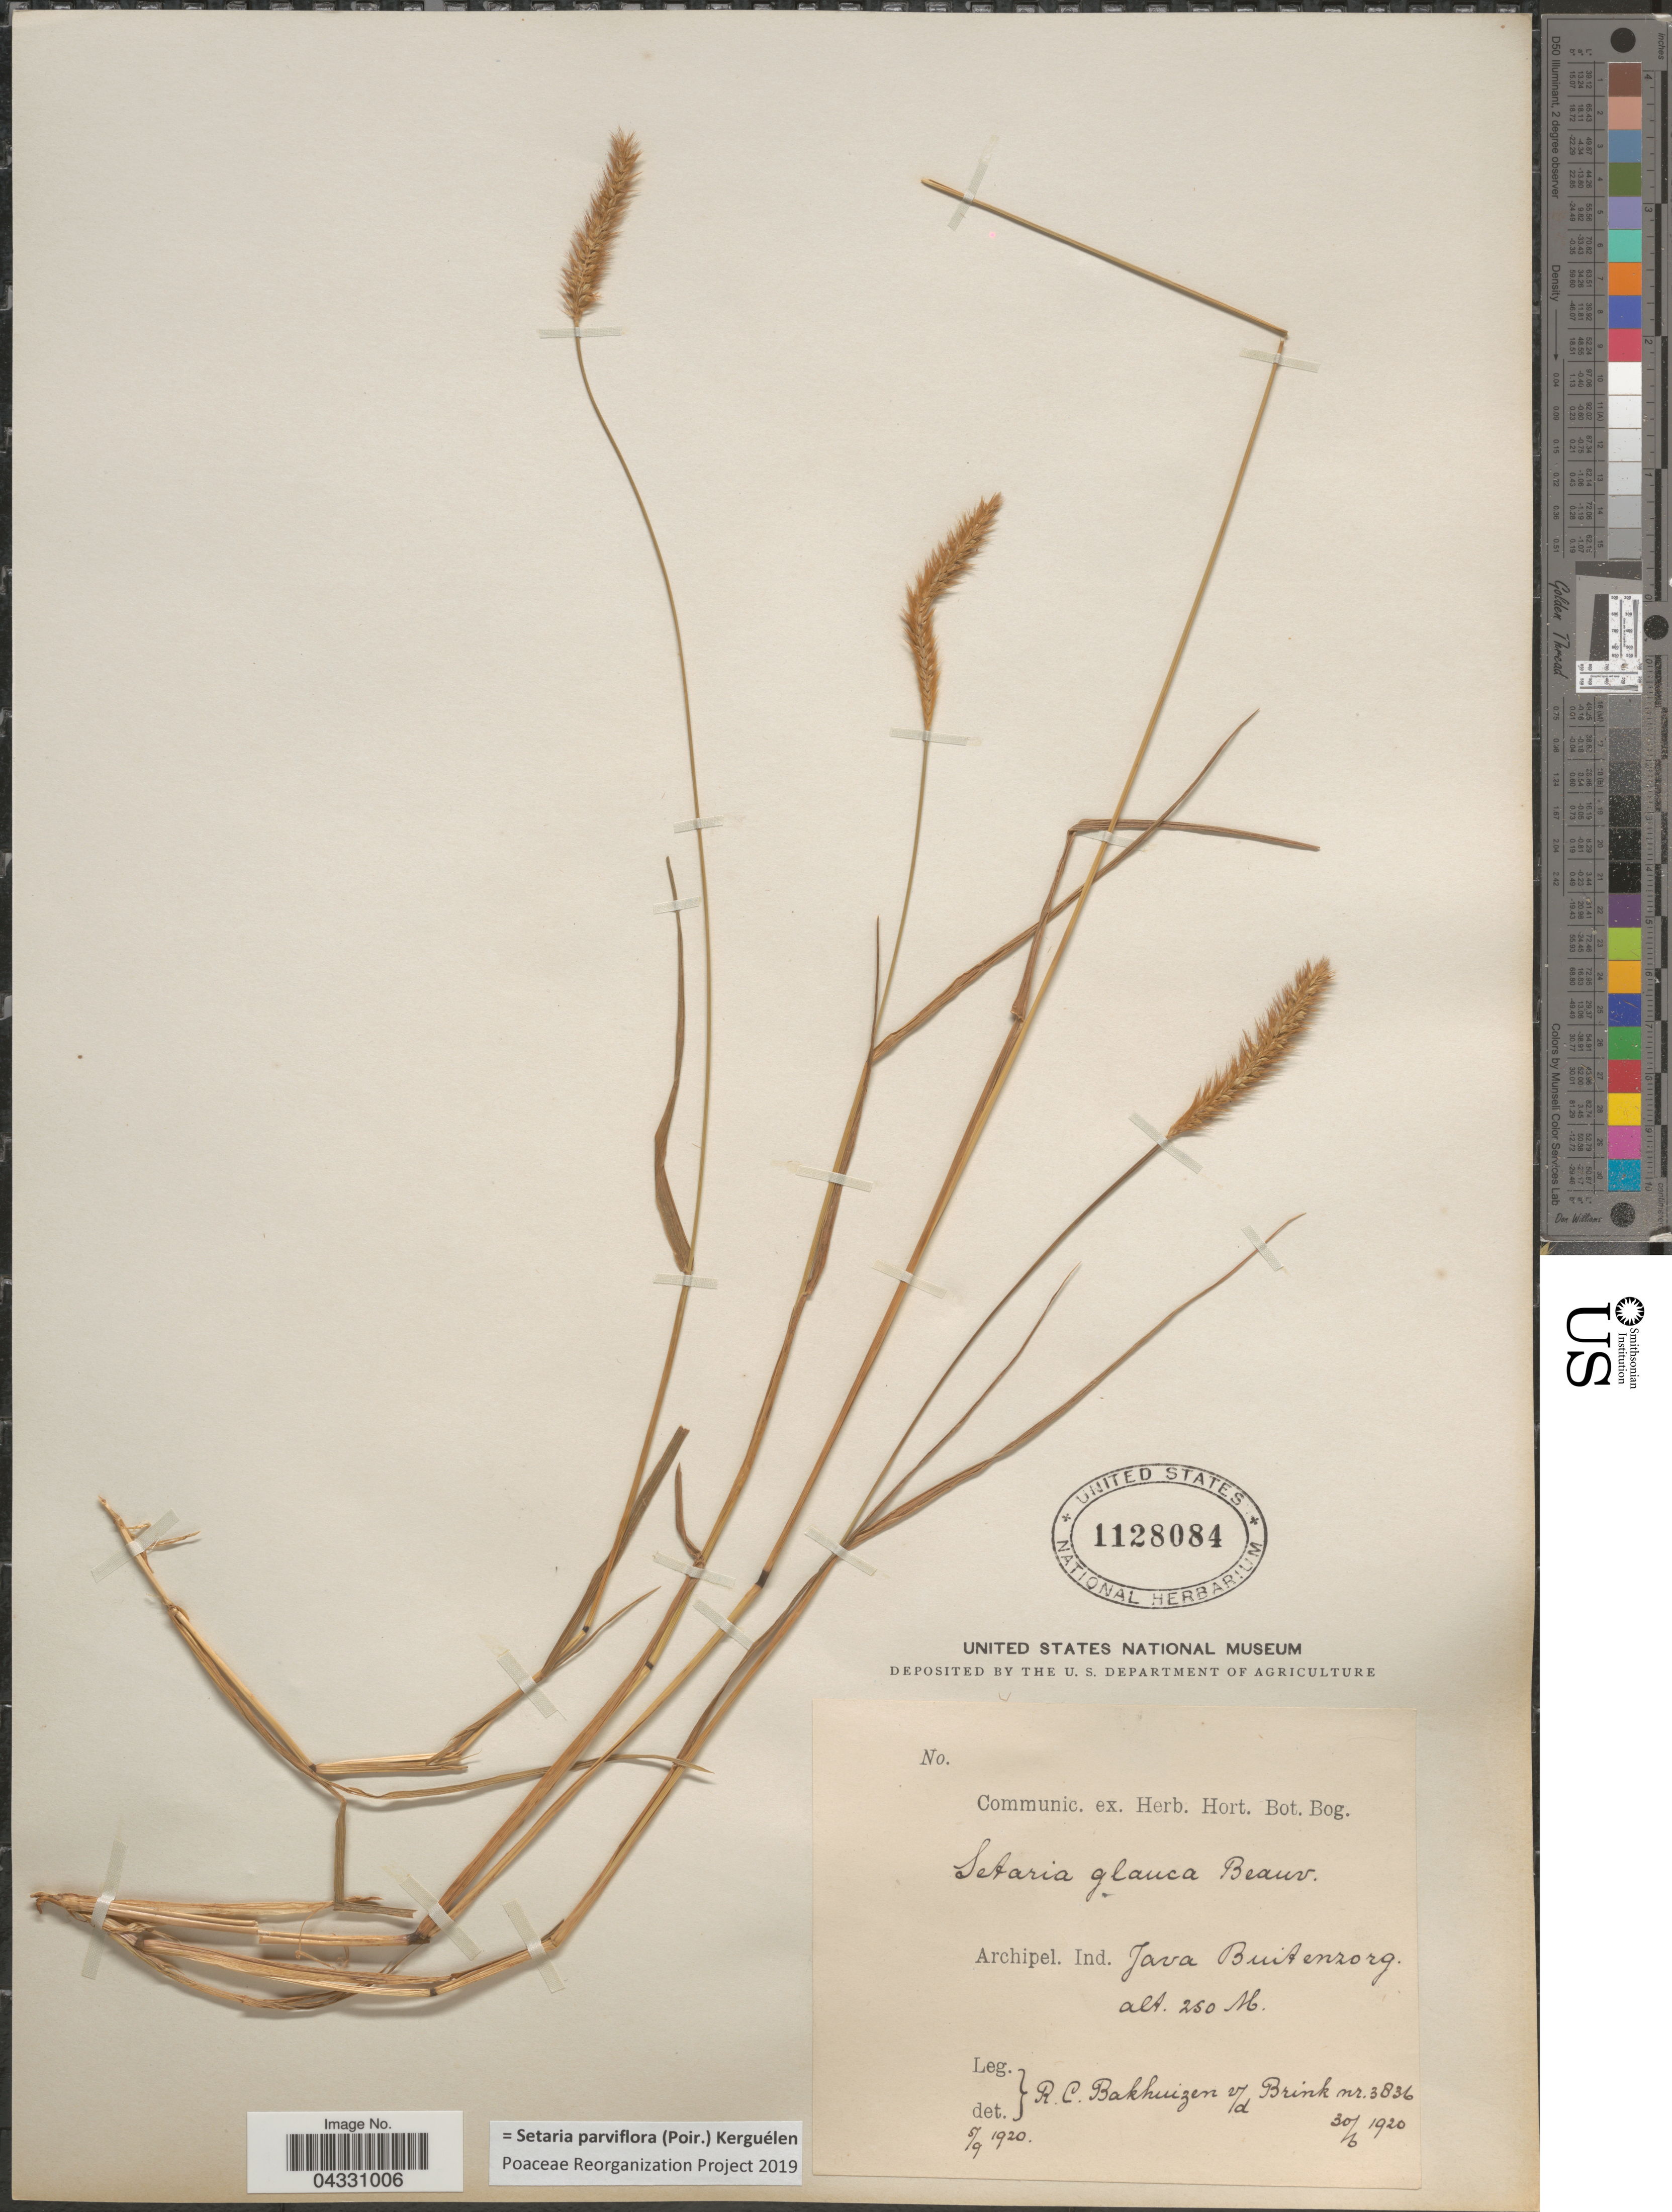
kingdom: Plantae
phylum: Tracheophyta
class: Liliopsida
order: Poales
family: Poaceae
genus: Setaria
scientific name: Setaria parviflora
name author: (Poir.) Kerguélen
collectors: R. C. Bakhuizen van den Brink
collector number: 3836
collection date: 1920-06-30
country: Indonesia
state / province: Java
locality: Archipel. Ind. Java Buitenzorg.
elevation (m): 250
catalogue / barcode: US 1128084